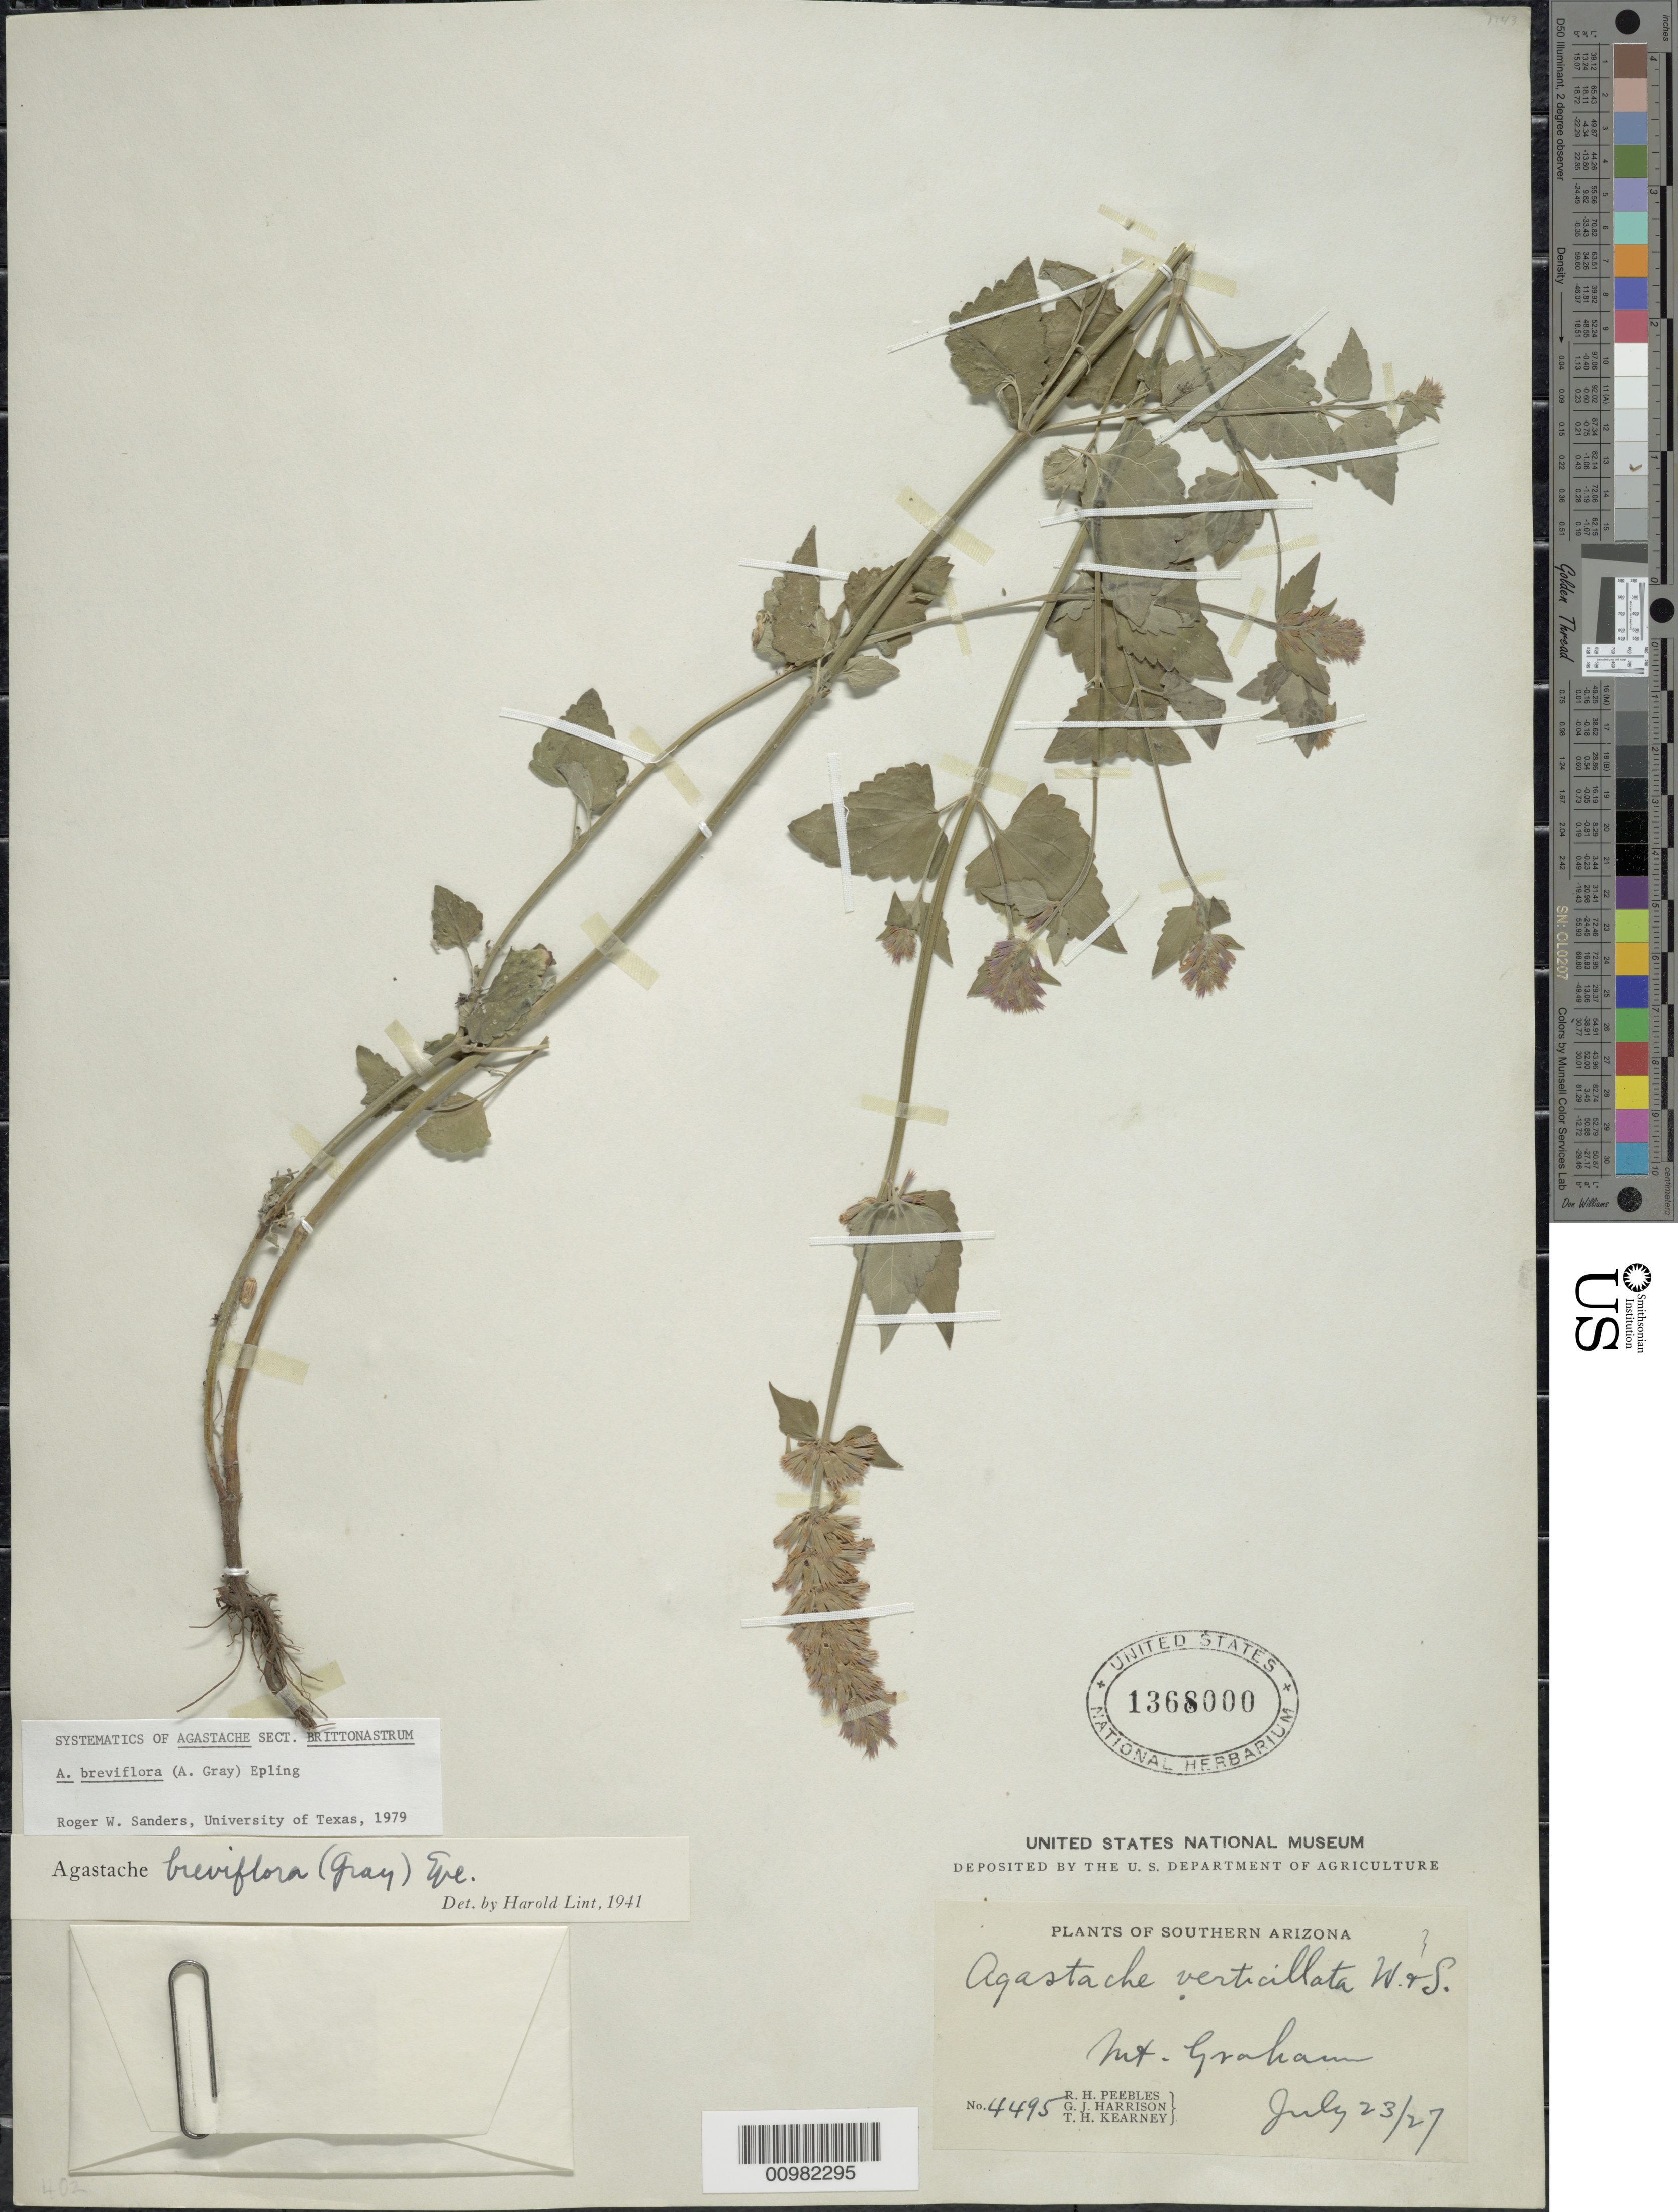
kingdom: Plantae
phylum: Tracheophyta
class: Magnoliopsida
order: Lamiales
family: Lamiaceae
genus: Agastache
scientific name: Agastache breviflora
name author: (A. Gray) Epling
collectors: R. H. Peebles & G. J. Harrison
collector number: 4495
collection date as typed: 23 Jul 1927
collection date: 1927-07-23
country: United States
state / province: Arizona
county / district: Graham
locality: Mount Graham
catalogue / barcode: US 1368000